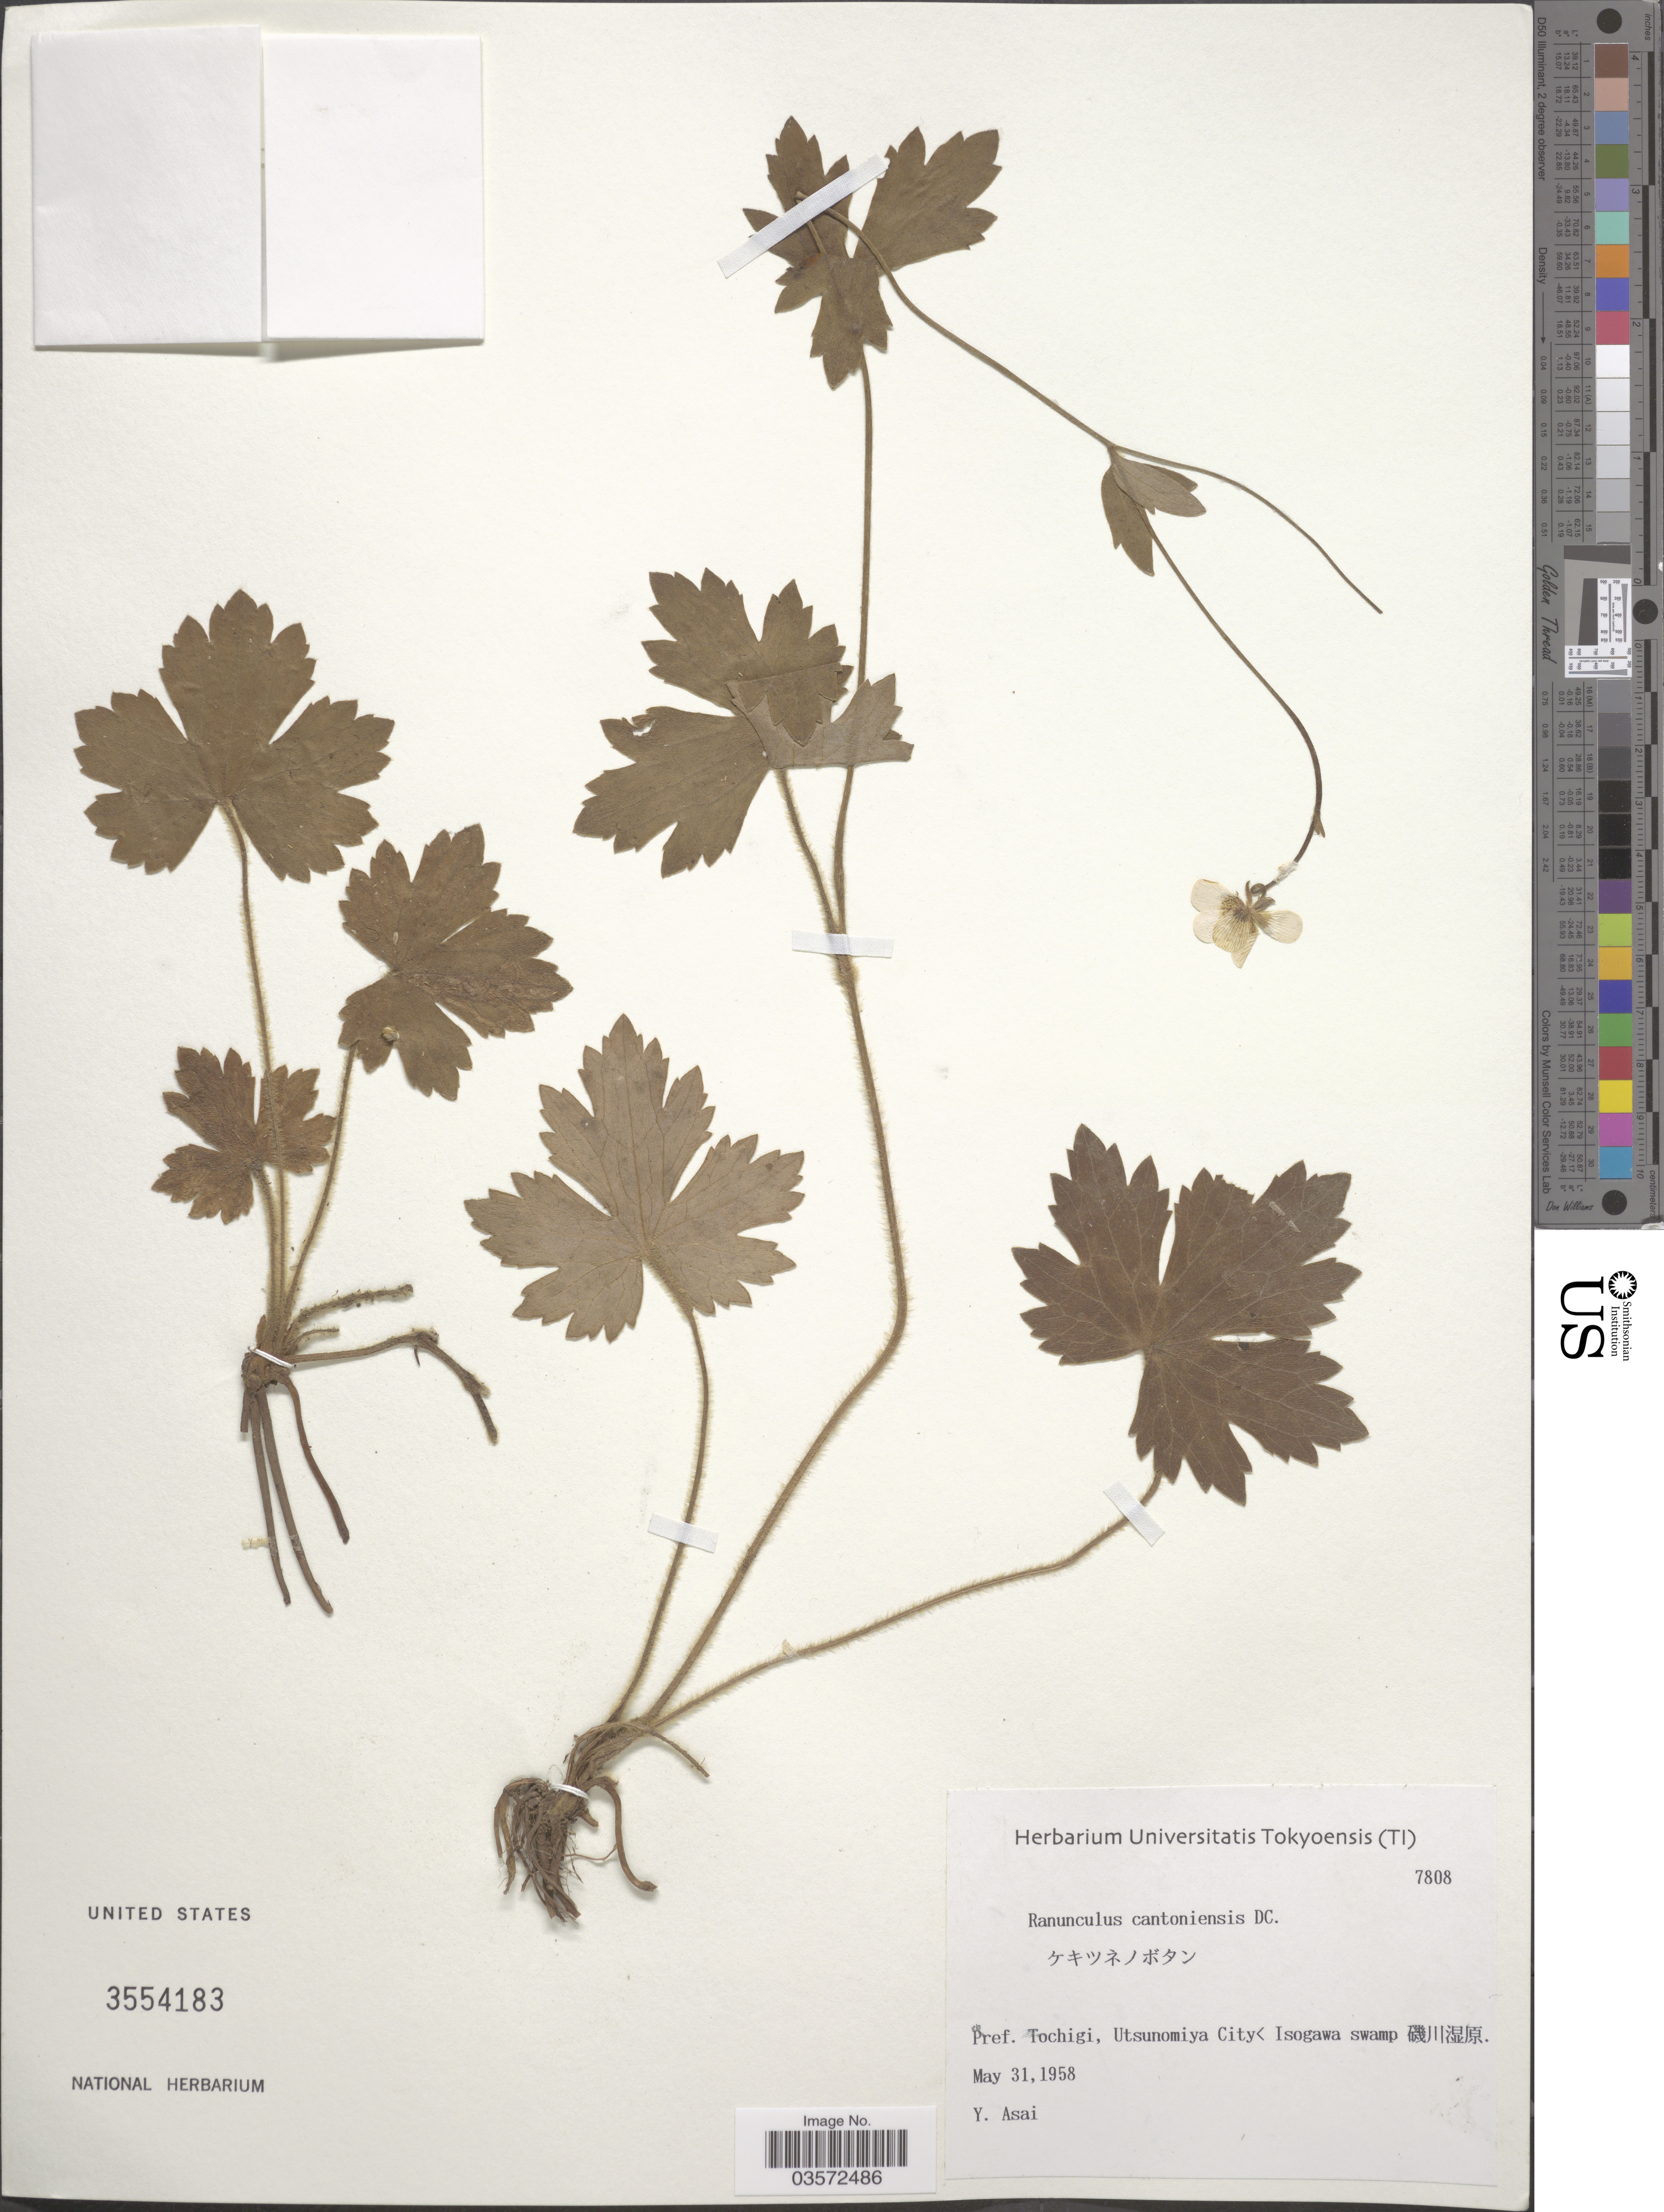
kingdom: Plantae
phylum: Tracheophyta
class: Magnoliopsida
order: Ranunculales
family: Ranunculaceae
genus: Ranunculus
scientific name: Ranunculus cantoniensis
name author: DC.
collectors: Y. Asai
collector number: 7808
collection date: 1958-05-31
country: Japan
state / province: Totigi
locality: Pref. Tochigi, Utsunomiya City, Isogawa swamp X.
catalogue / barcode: US 3554183